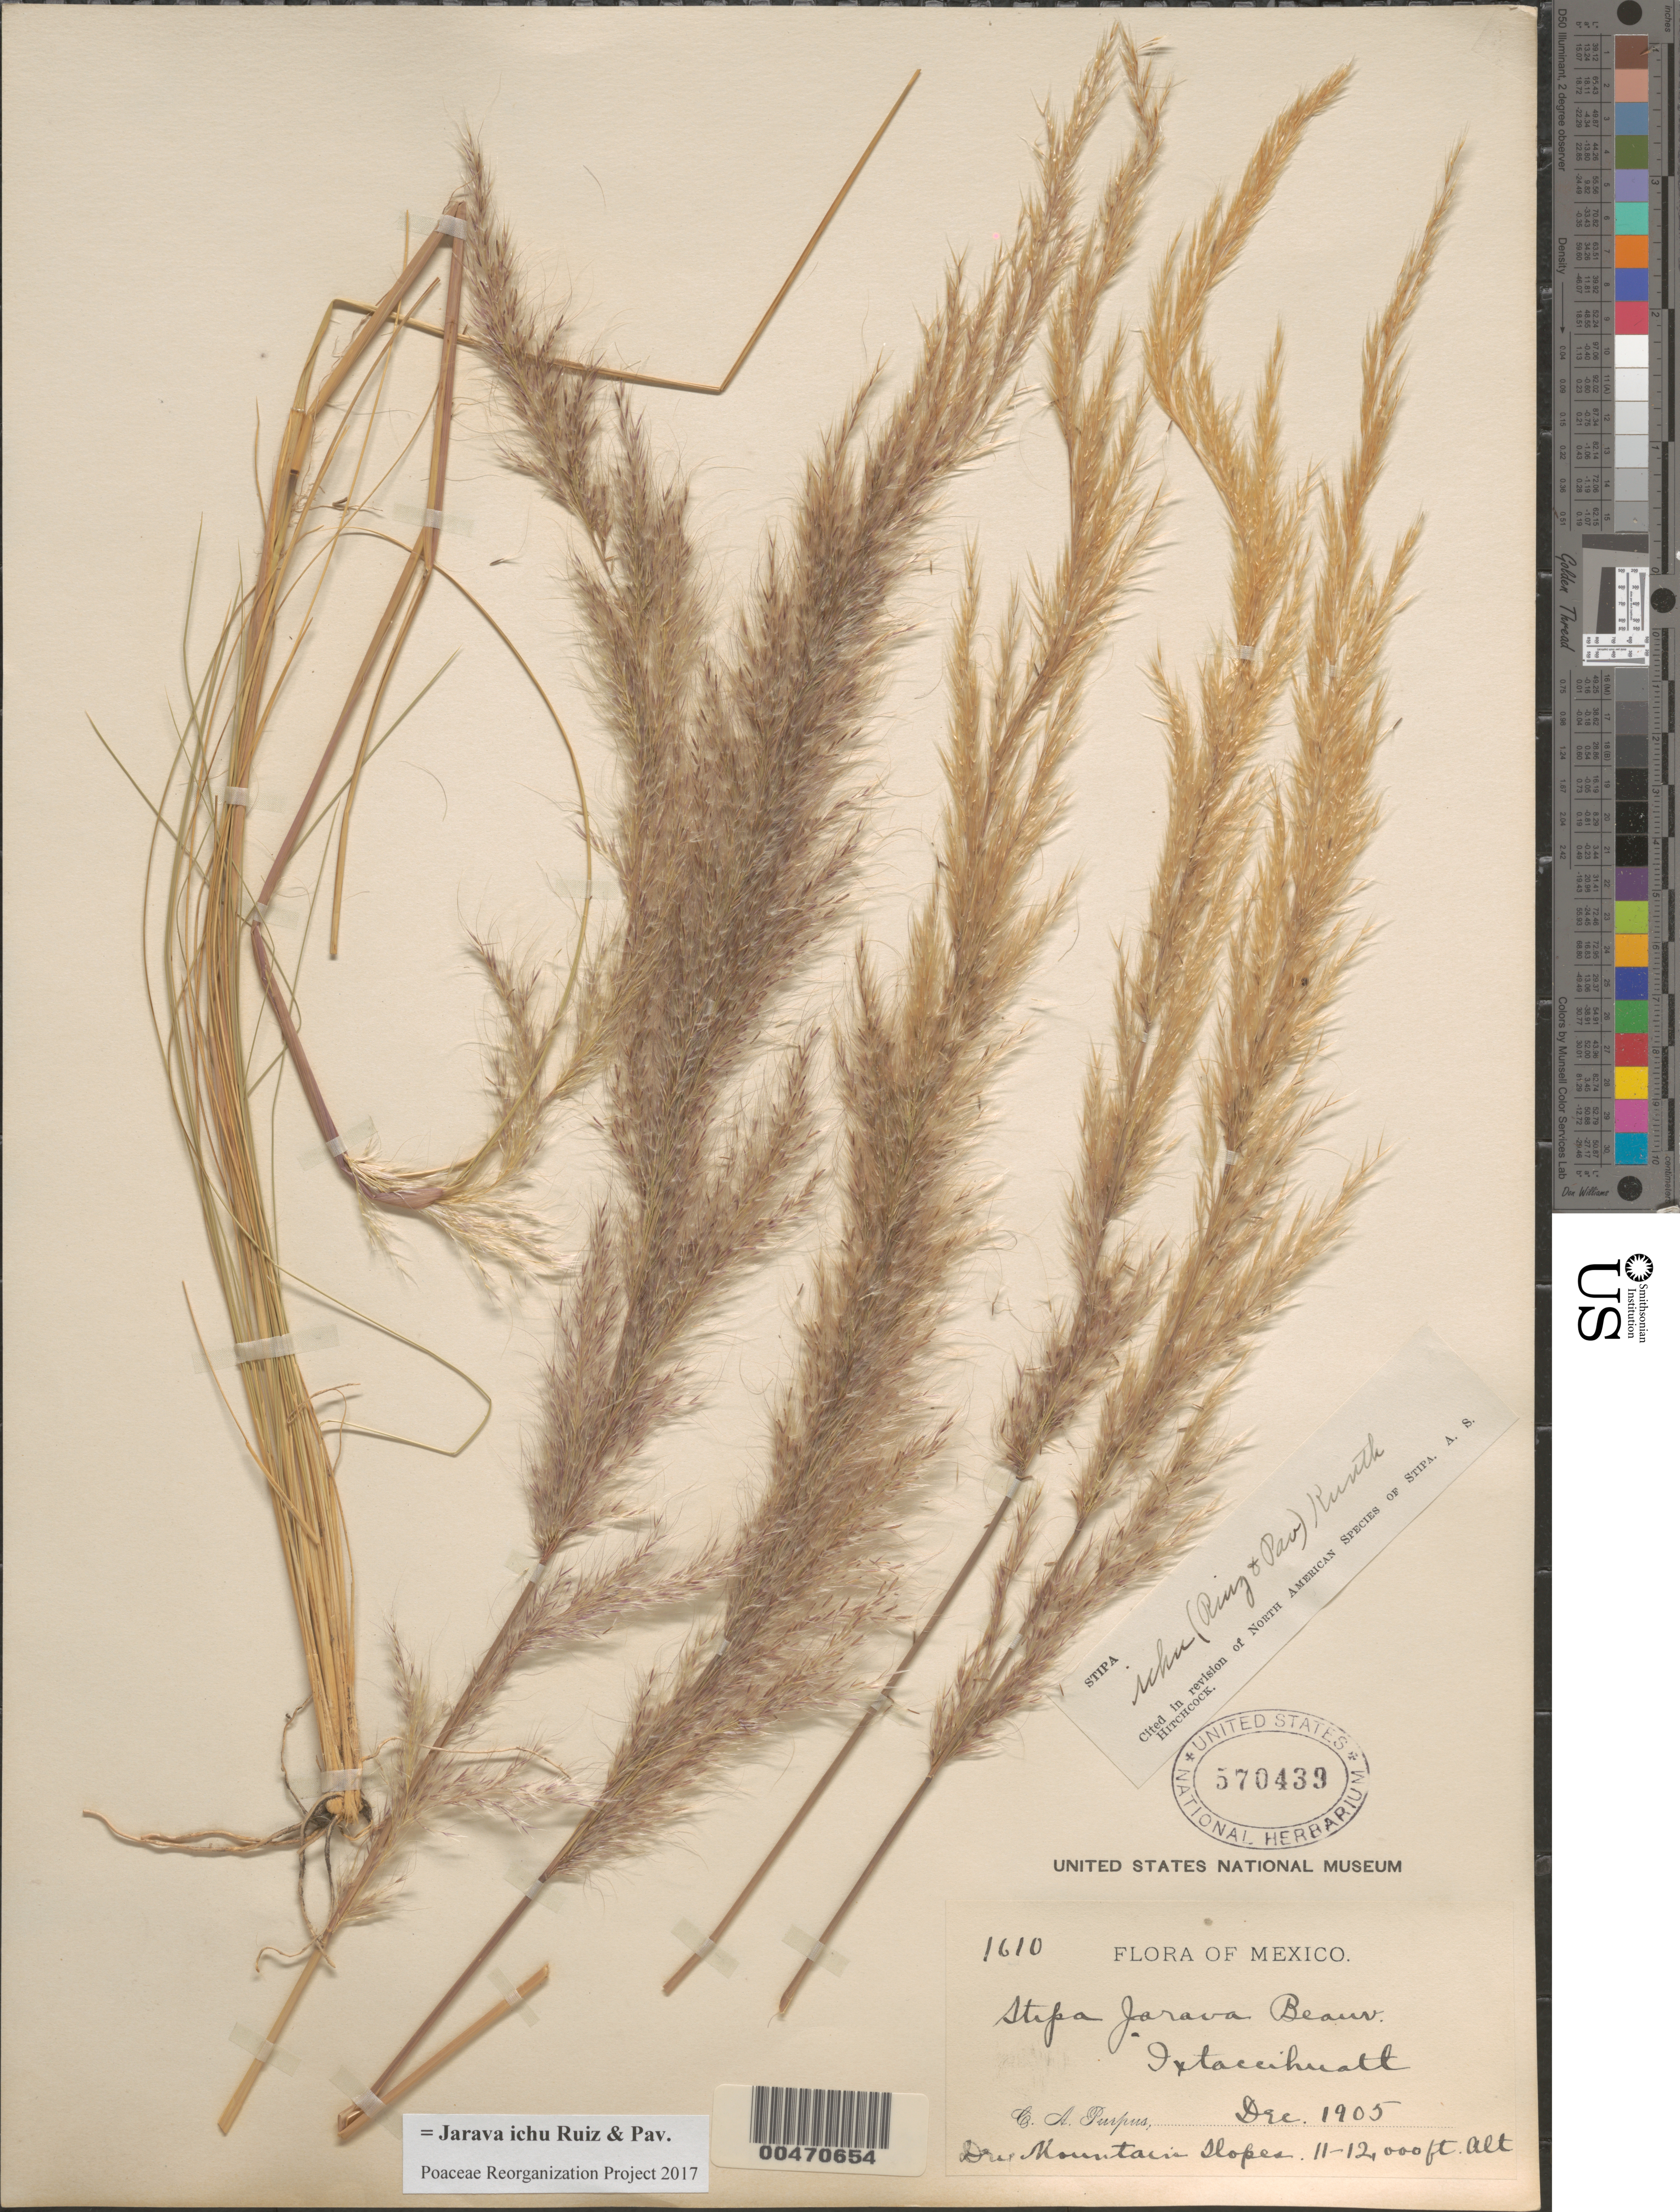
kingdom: Plantae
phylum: Tracheophyta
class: Liliopsida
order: Poales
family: Poaceae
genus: Jarava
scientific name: Jarava ichu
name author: Ruiz & Pav.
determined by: Poaceae Reorganization Project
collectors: C. A. Purpus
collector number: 1610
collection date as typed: Dec 1905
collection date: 1905-12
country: Mexico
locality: Ixtaccihuatl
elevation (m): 3353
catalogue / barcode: US 570439